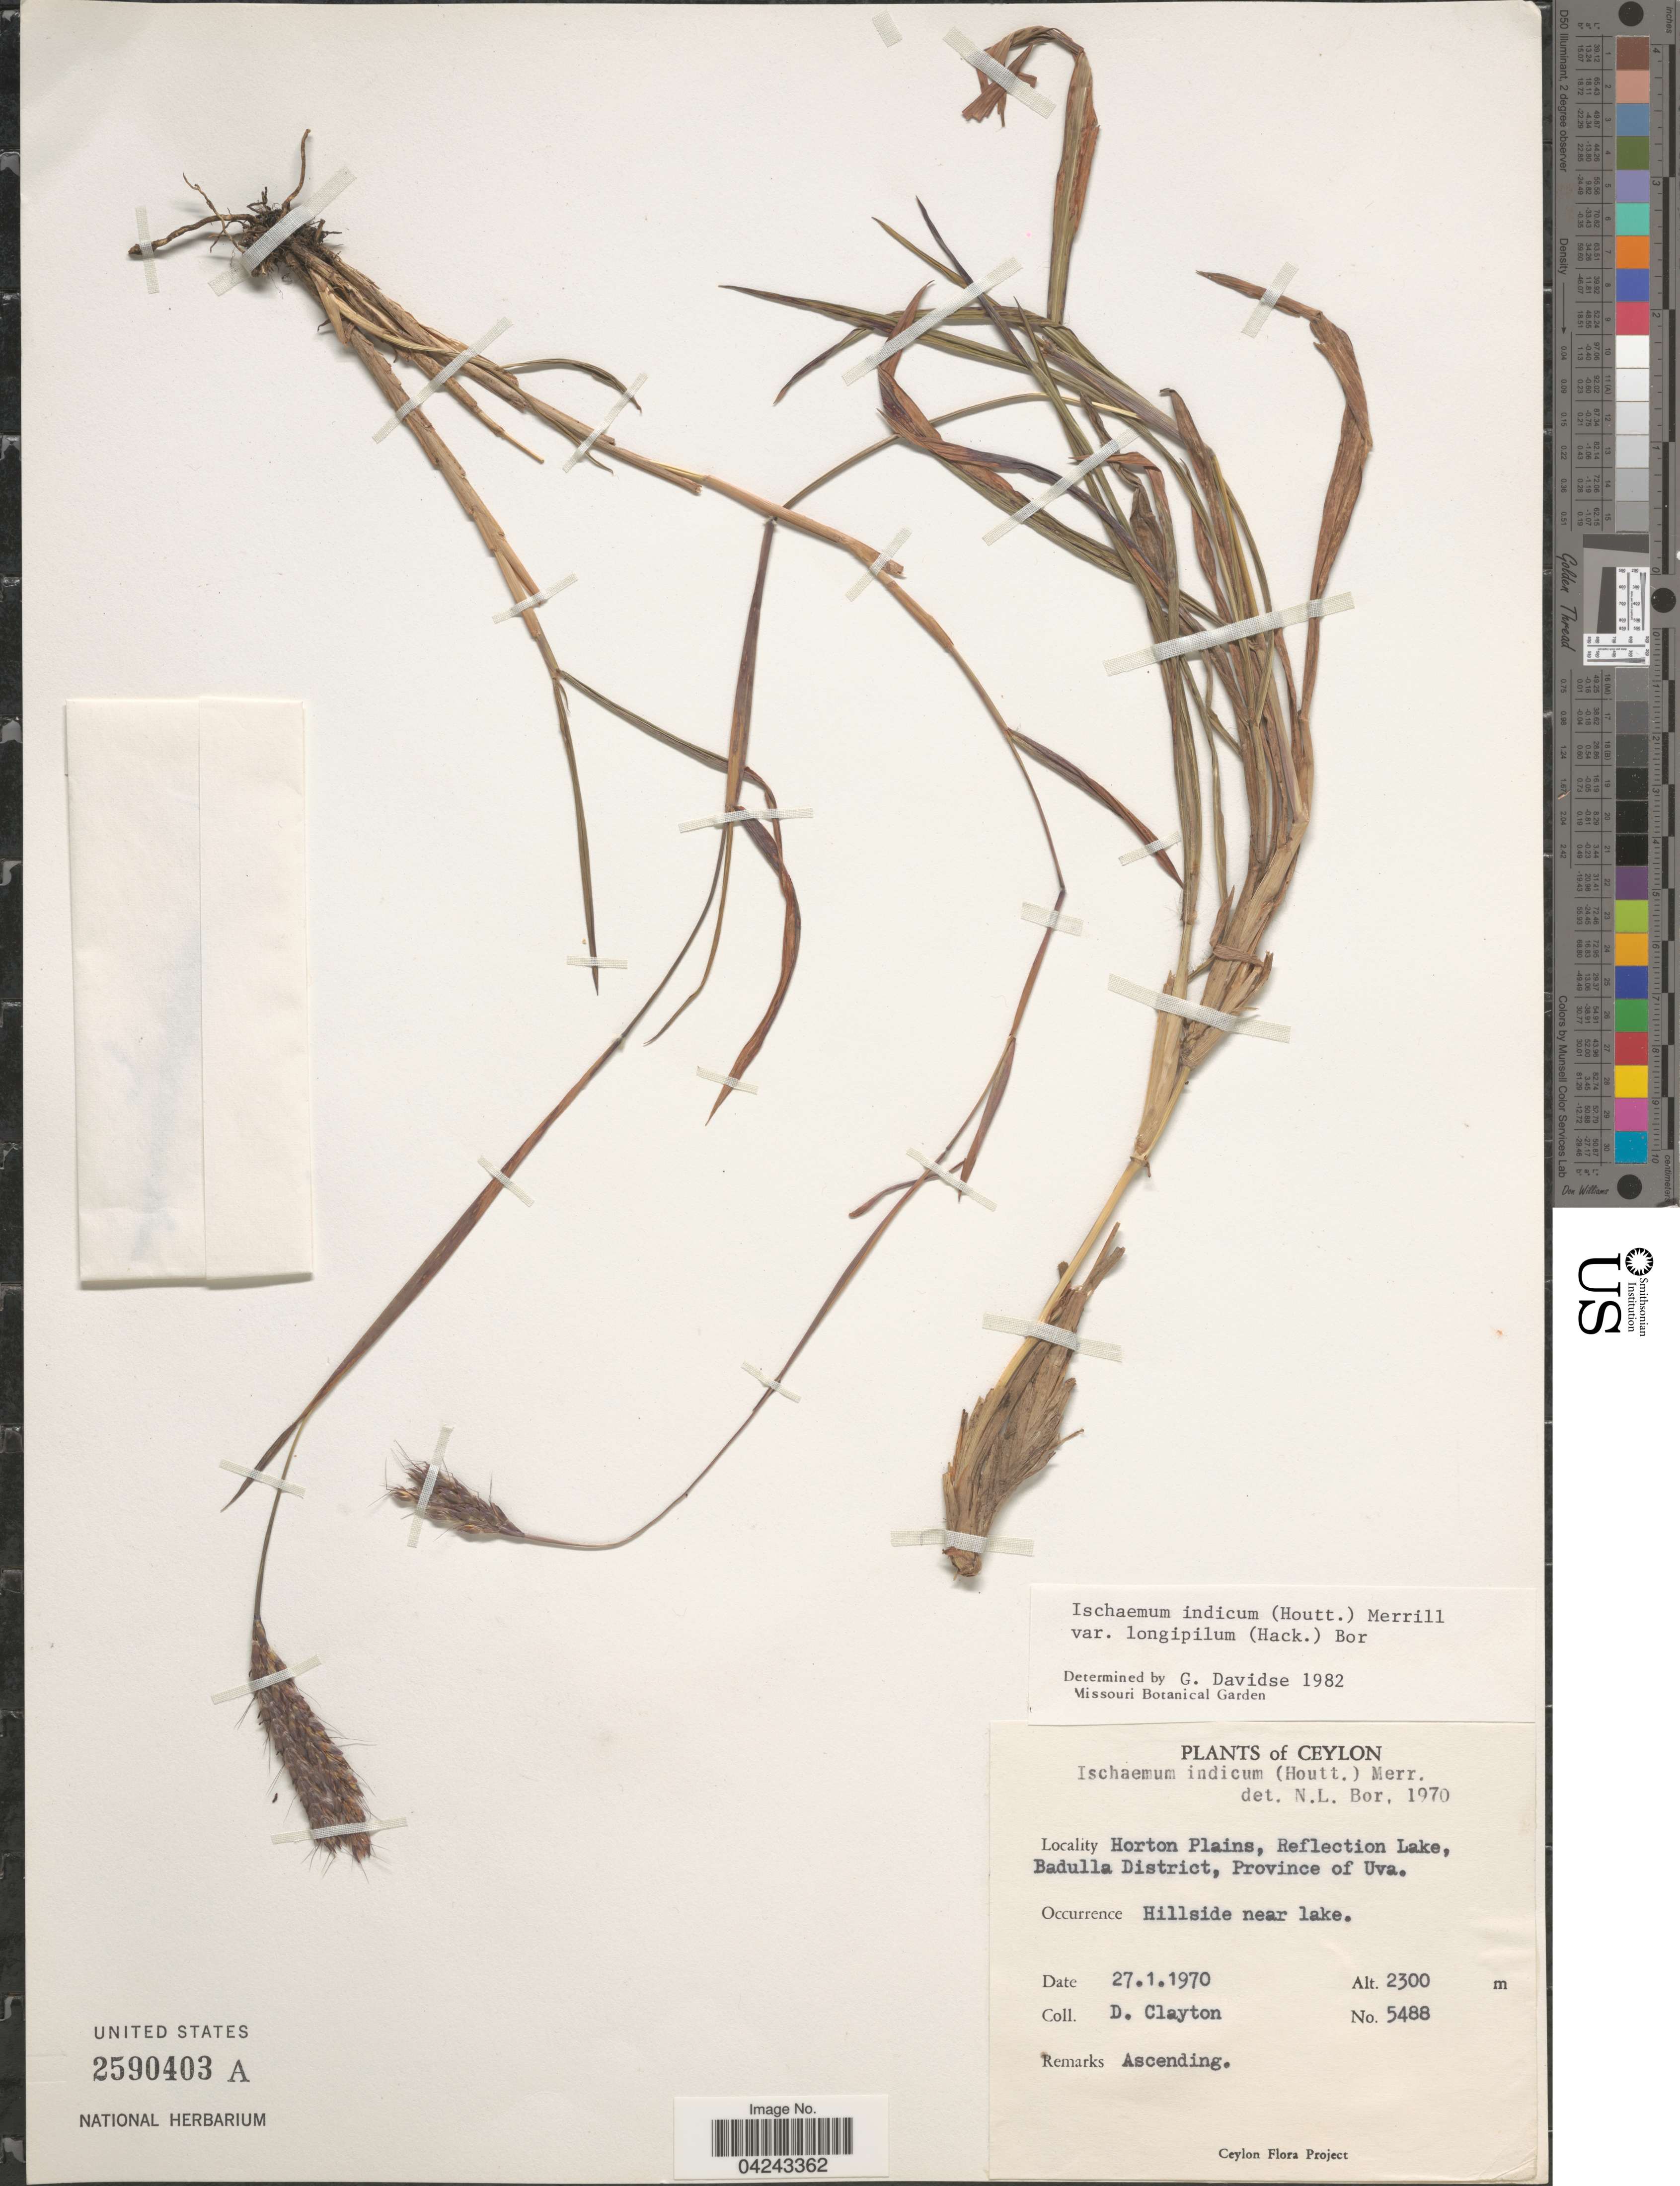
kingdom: Plantae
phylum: Tracheophyta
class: Liliopsida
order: Poales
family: Poaceae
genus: Ischaemum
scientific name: Ischaemum ciliare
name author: Retz.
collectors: D. Clayton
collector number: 5488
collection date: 1970-01-27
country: Sri Lanka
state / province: Uva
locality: Ceylon. Horton Plains, Reflection Lake, Badulla District. Hillside near lake.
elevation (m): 2300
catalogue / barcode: US 2590403A